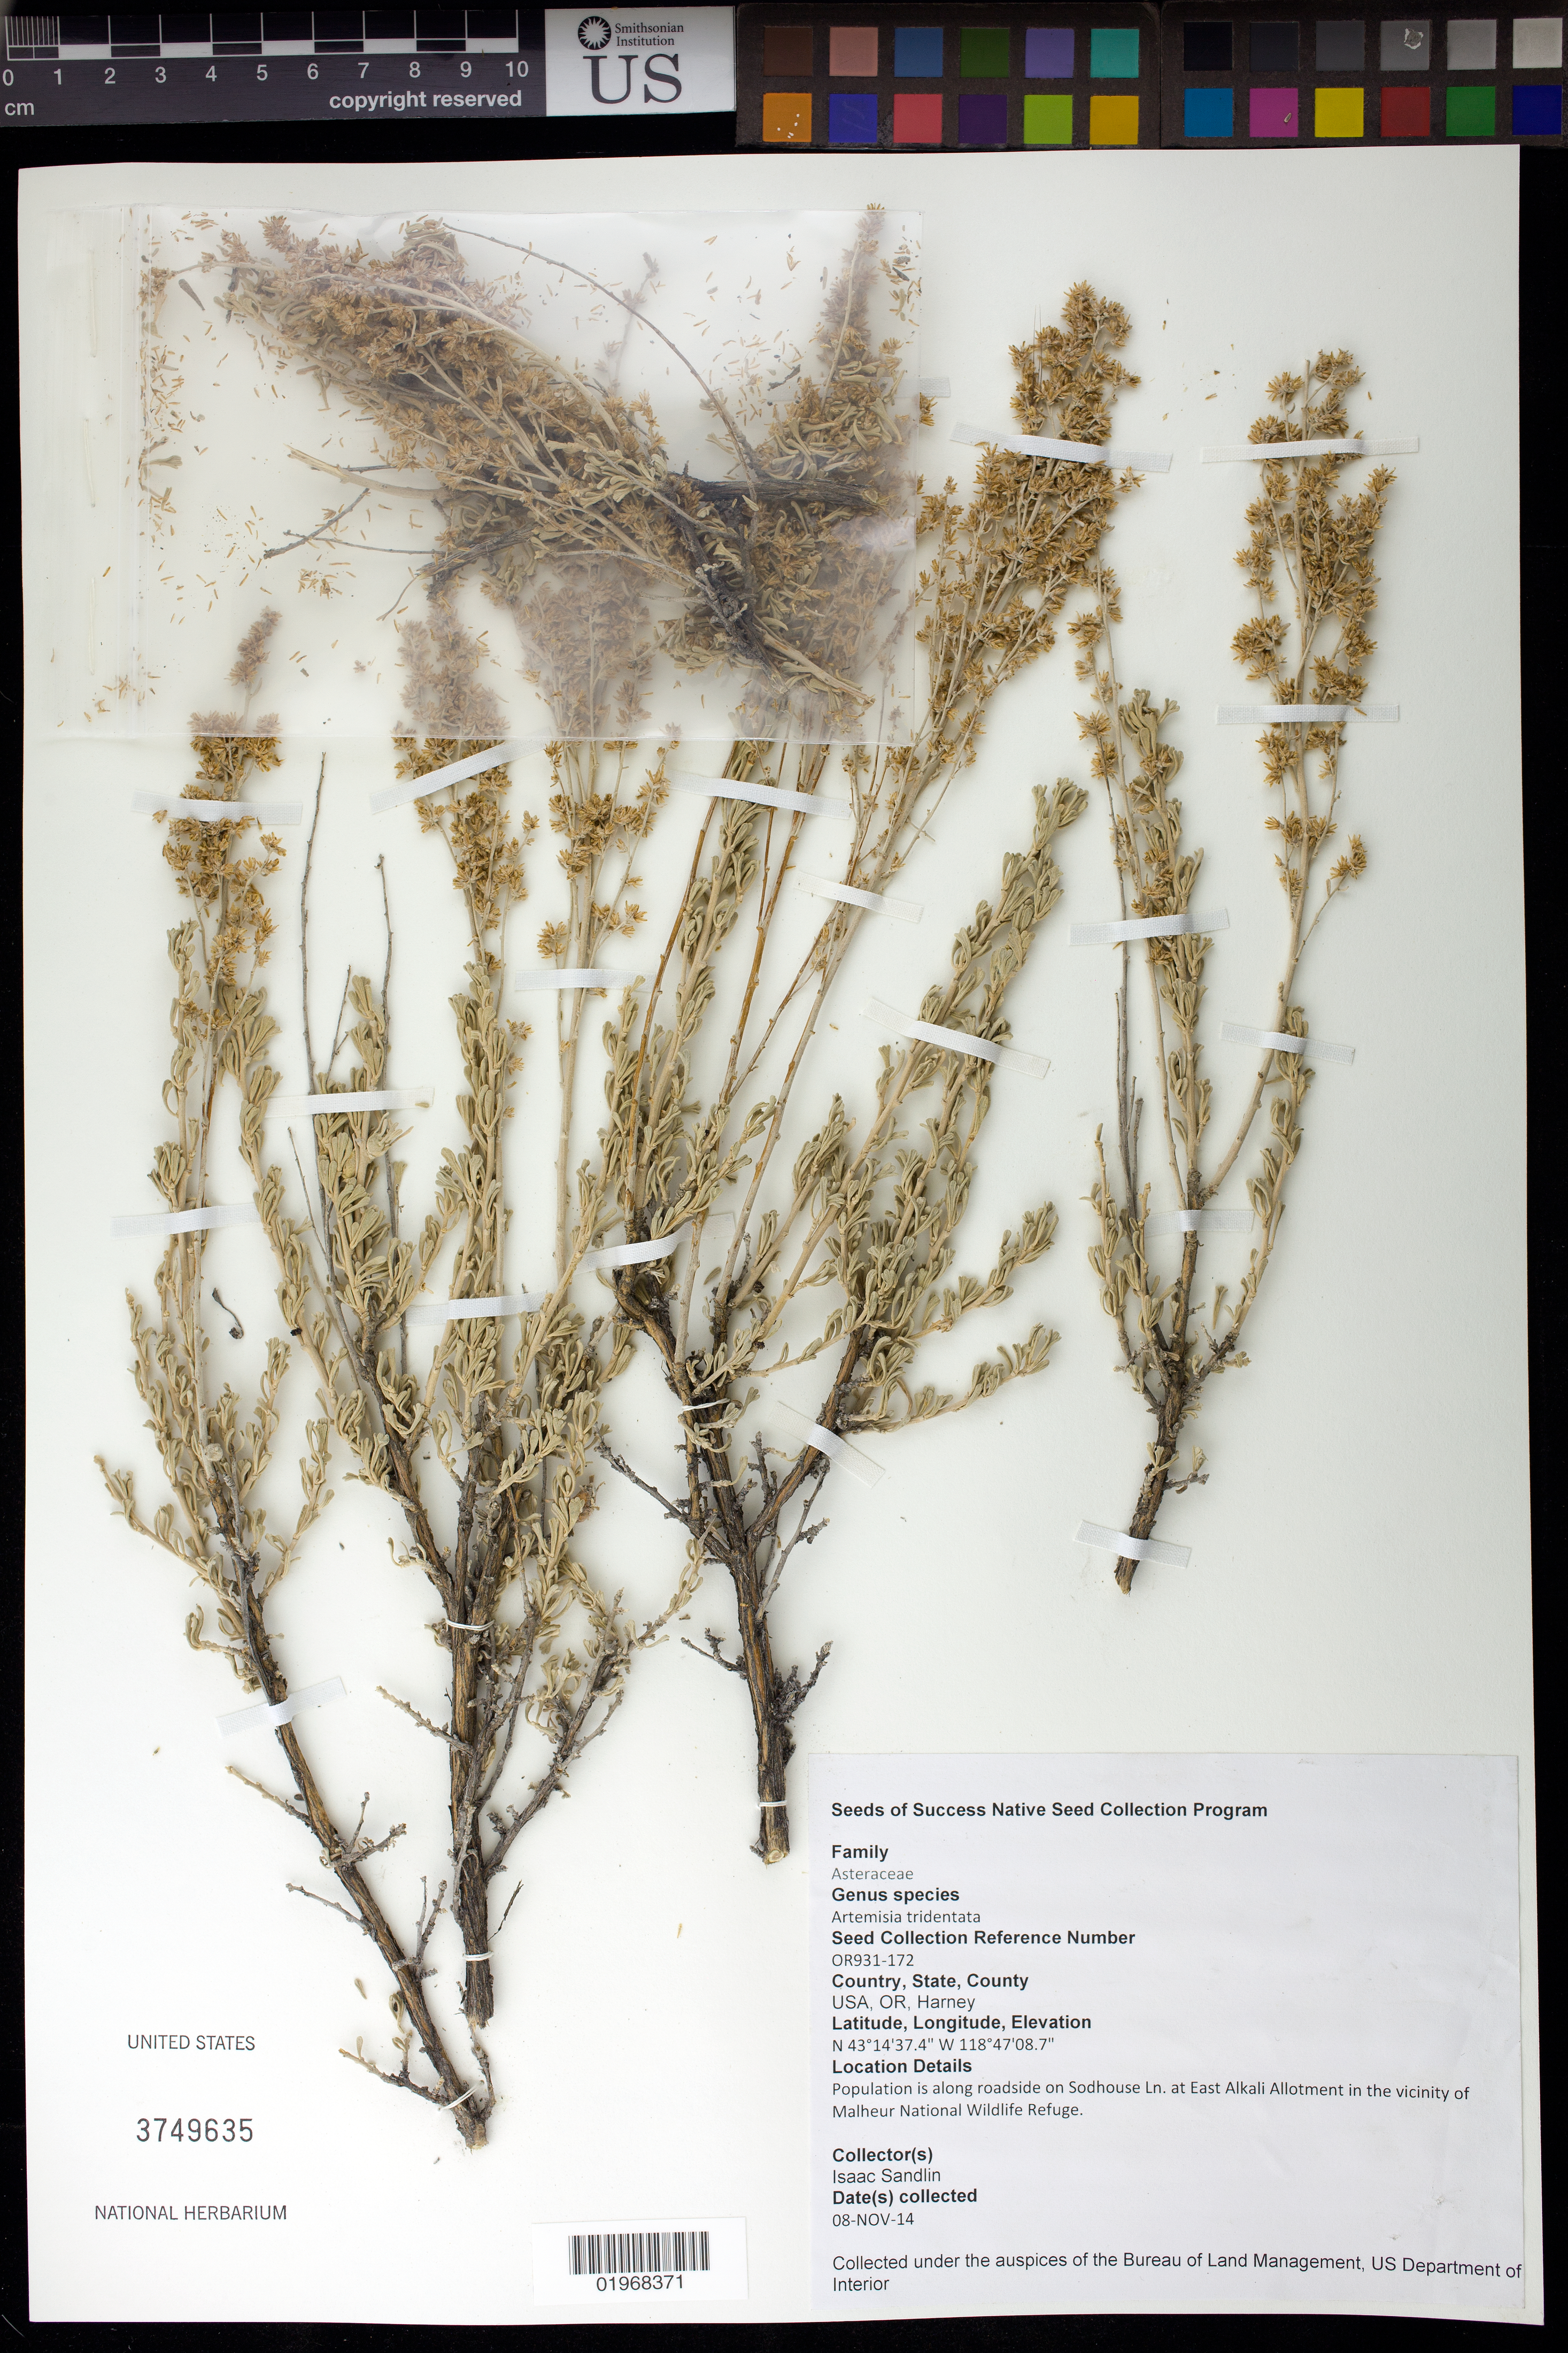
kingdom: Plantae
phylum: Tracheophyta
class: Magnoliopsida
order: Asterales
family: Asteraceae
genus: Artemisia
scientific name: Artemisia tridentata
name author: Nutt.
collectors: I. Sandlin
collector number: OR931-172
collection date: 2014-11-08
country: United States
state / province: Oregon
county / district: Harney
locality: Steens Mountain Cooperative Management and Protection Area. Along roadside on Sodhouse Ln. at East Alkali Allotment in the vicinity of Malheur Nat. Wildlife Refuge.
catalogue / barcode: US 3749635